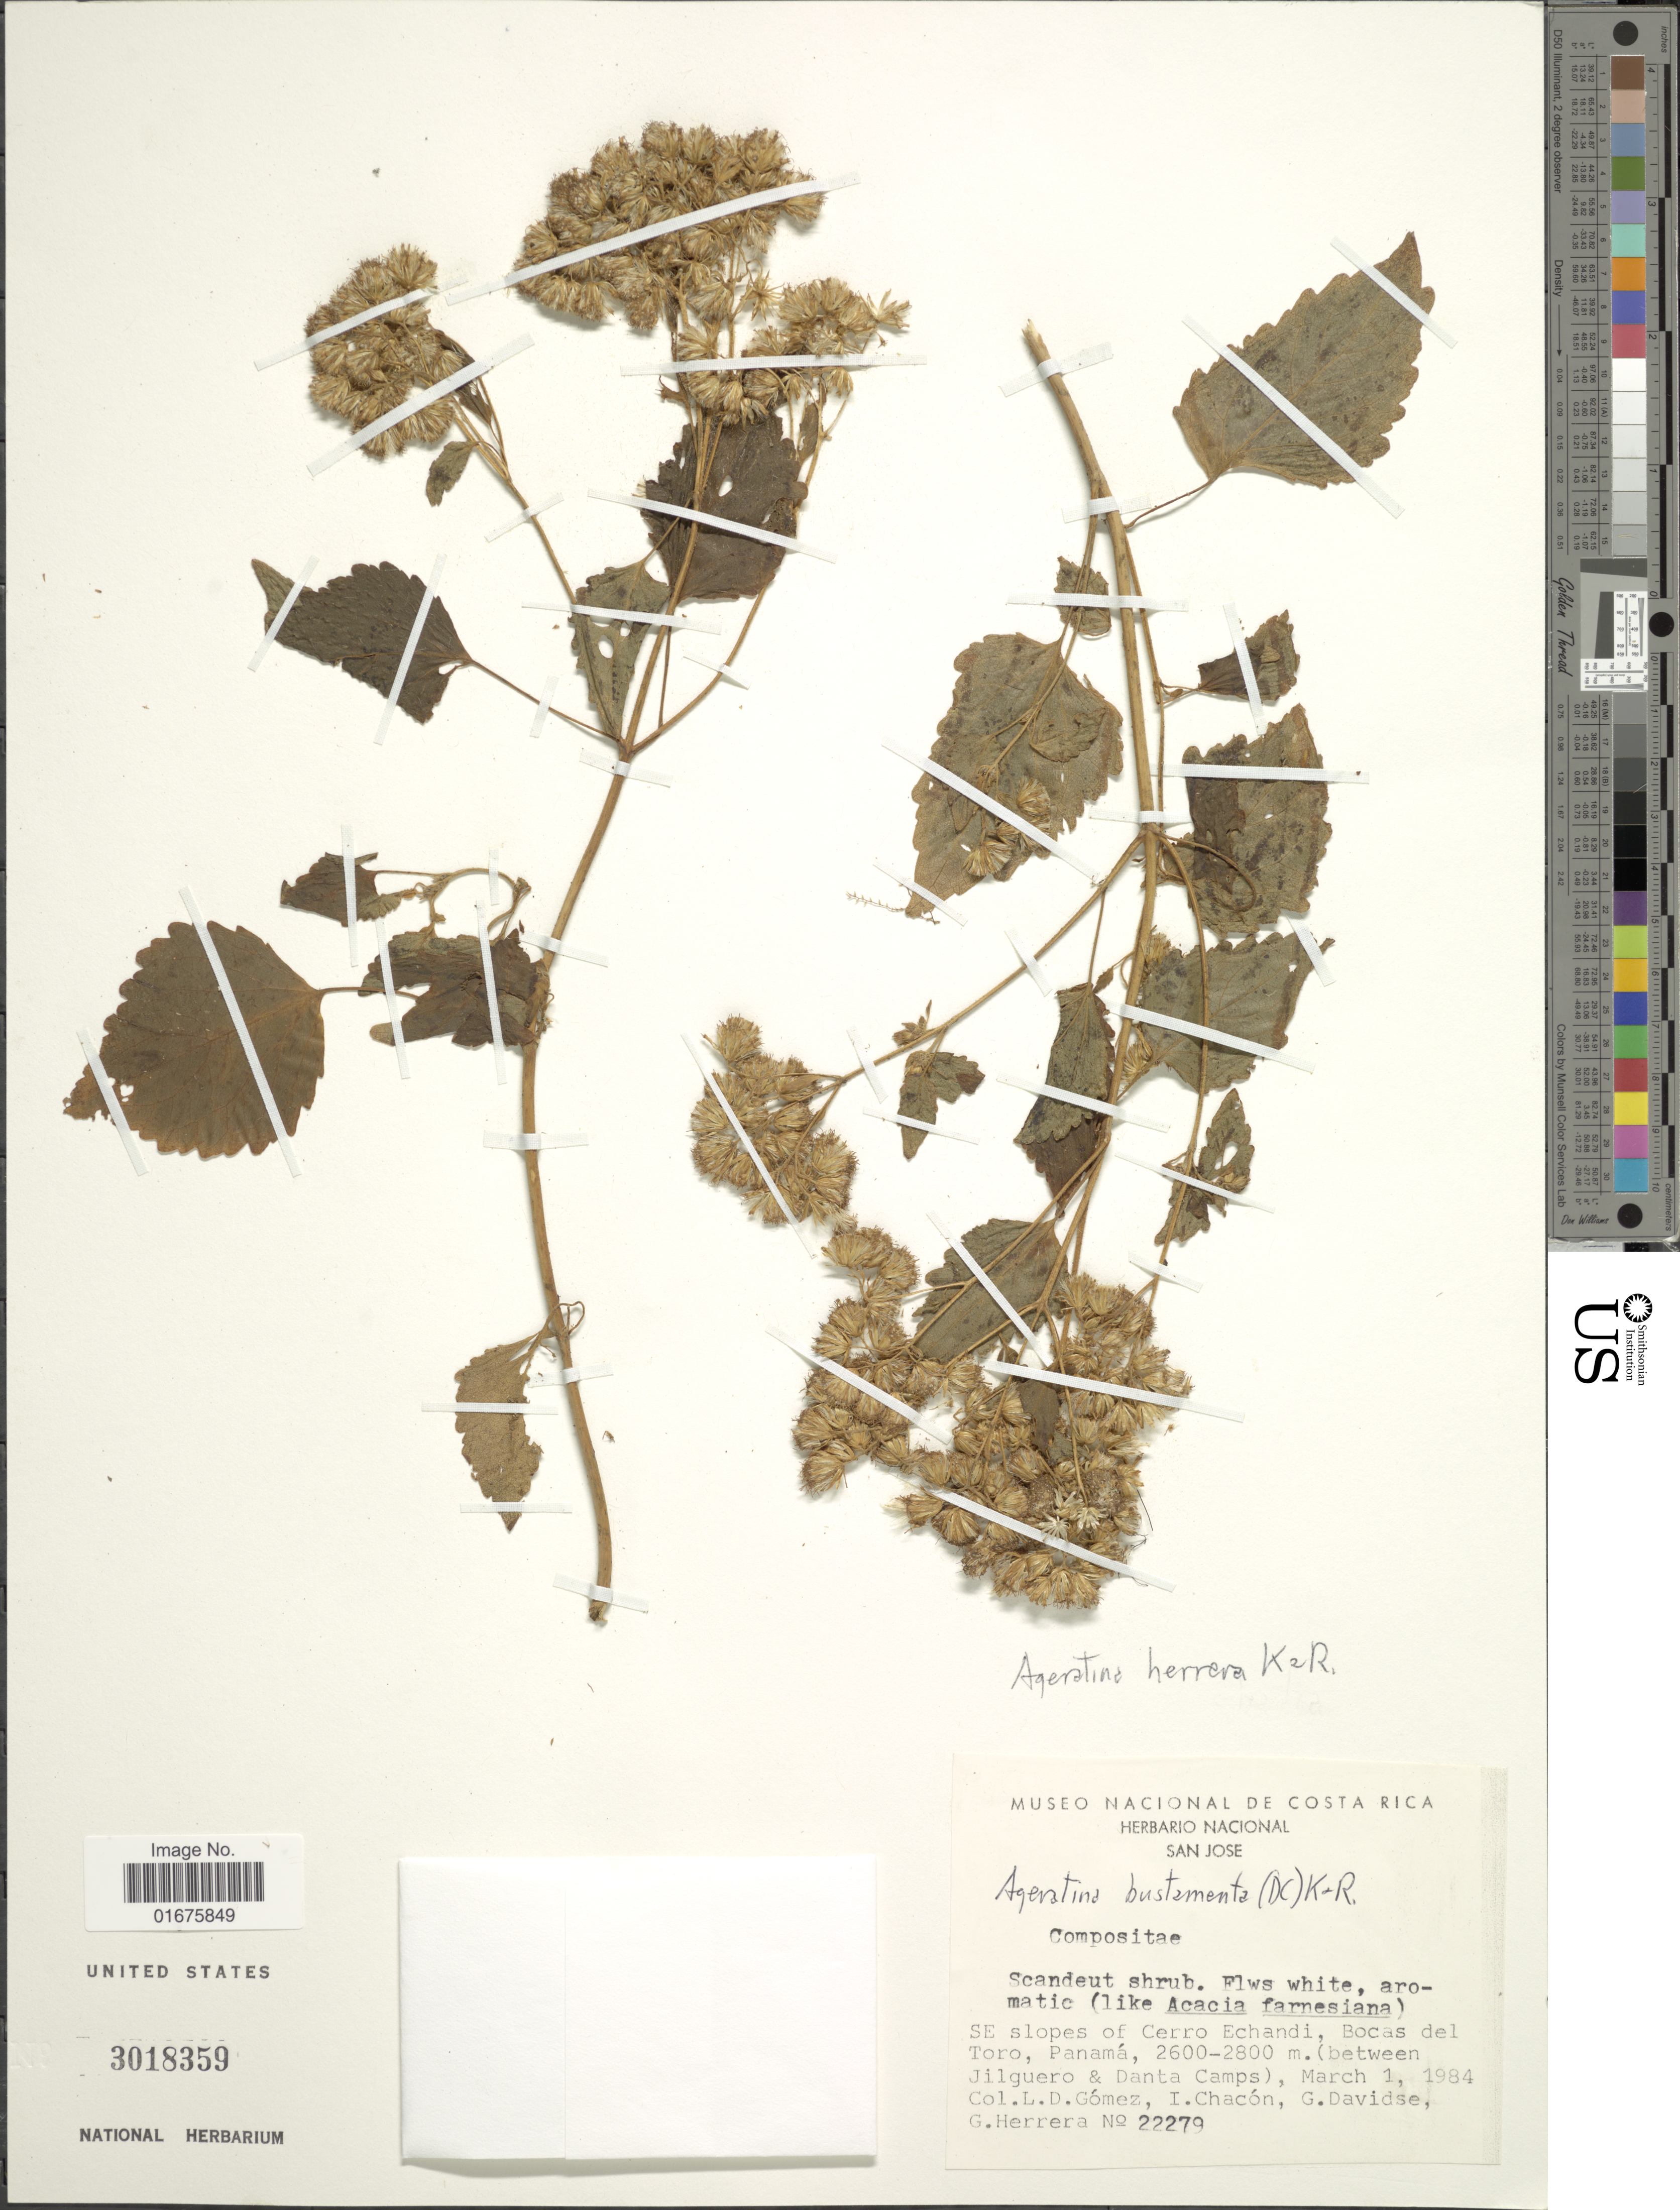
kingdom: Plantae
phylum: Tracheophyta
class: Magnoliopsida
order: Asterales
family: Asteraceae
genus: Ageratina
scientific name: Ageratina herrerae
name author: R.M. King & H. Rob.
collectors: L. Gomez, I. Chacón, G. Davidse & G. Herrera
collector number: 22279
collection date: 1984-03-01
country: Panama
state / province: Bocas del Toro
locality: SE slopes of Cerro Echandi, Bocas del Toro (between Jilguero & Danta Camps)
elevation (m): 2600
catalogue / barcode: US 3018359